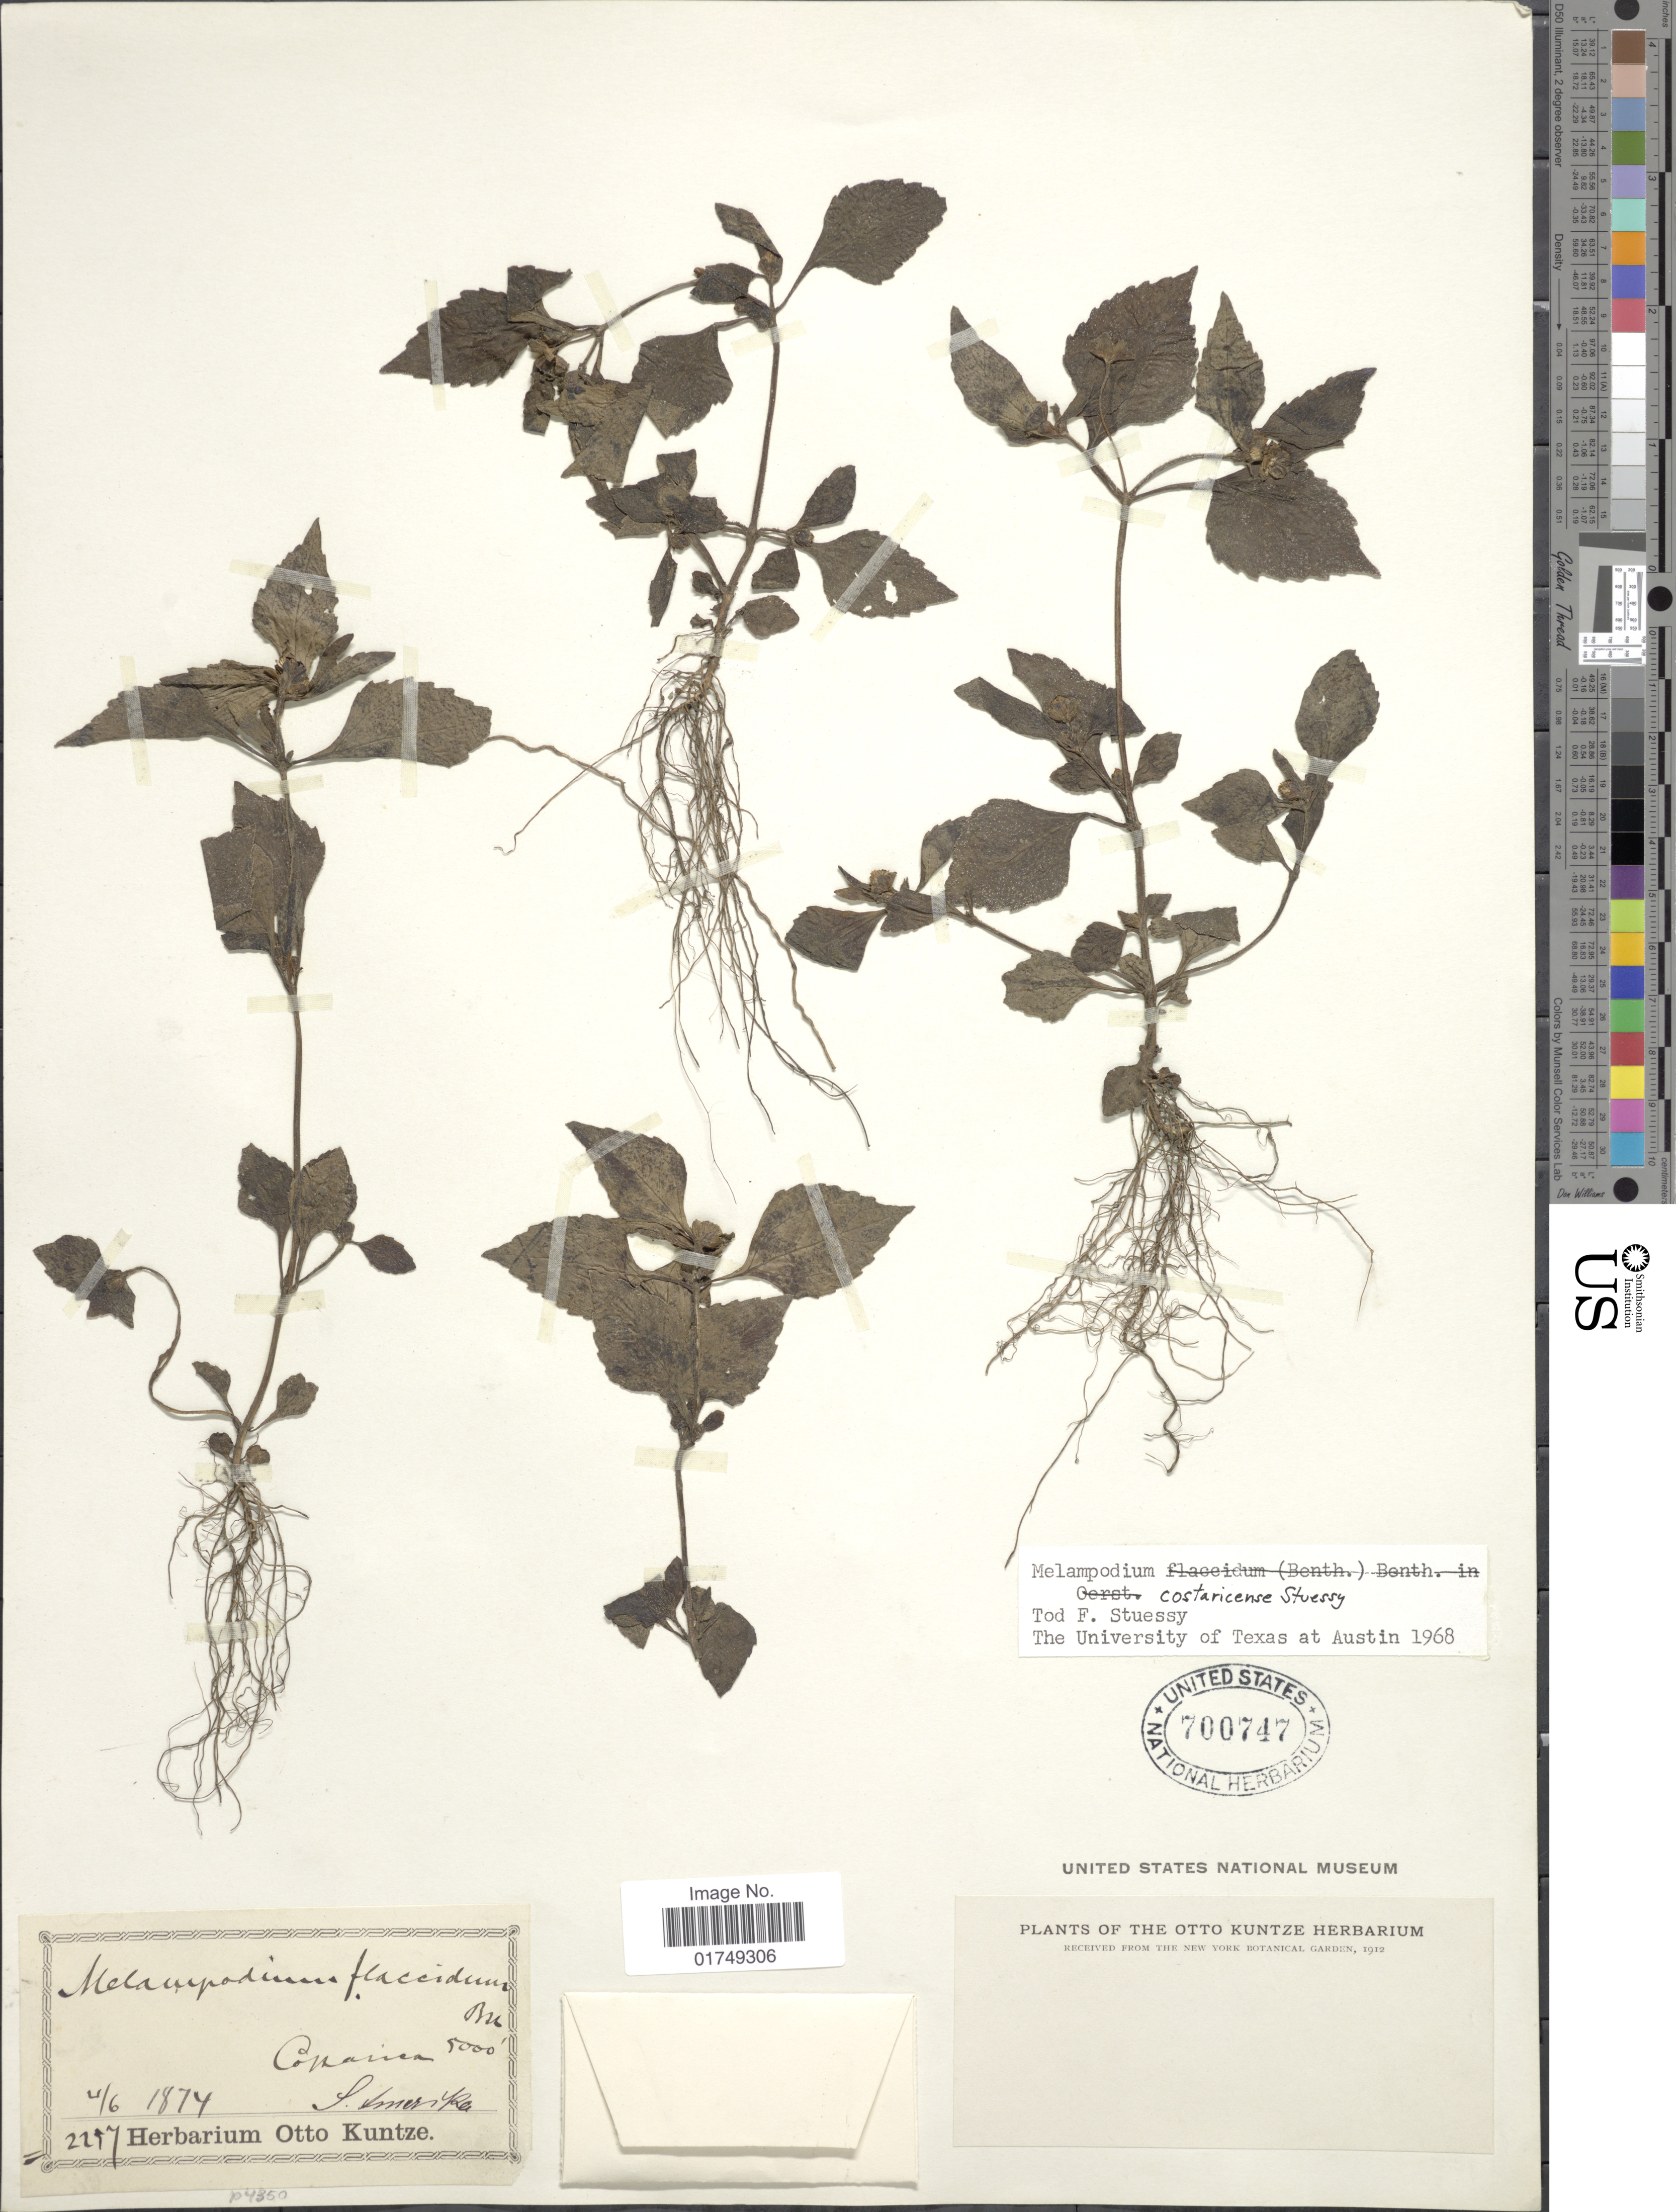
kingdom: Plantae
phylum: Tracheophyta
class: Magnoliopsida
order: Asterales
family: Asteraceae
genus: Melampodium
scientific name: Melampodium costaricense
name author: Stuessy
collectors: ex Herb. O. Kuntze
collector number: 2257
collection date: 1874-06-21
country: Costa Rica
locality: S. America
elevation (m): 1524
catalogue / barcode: US 700747